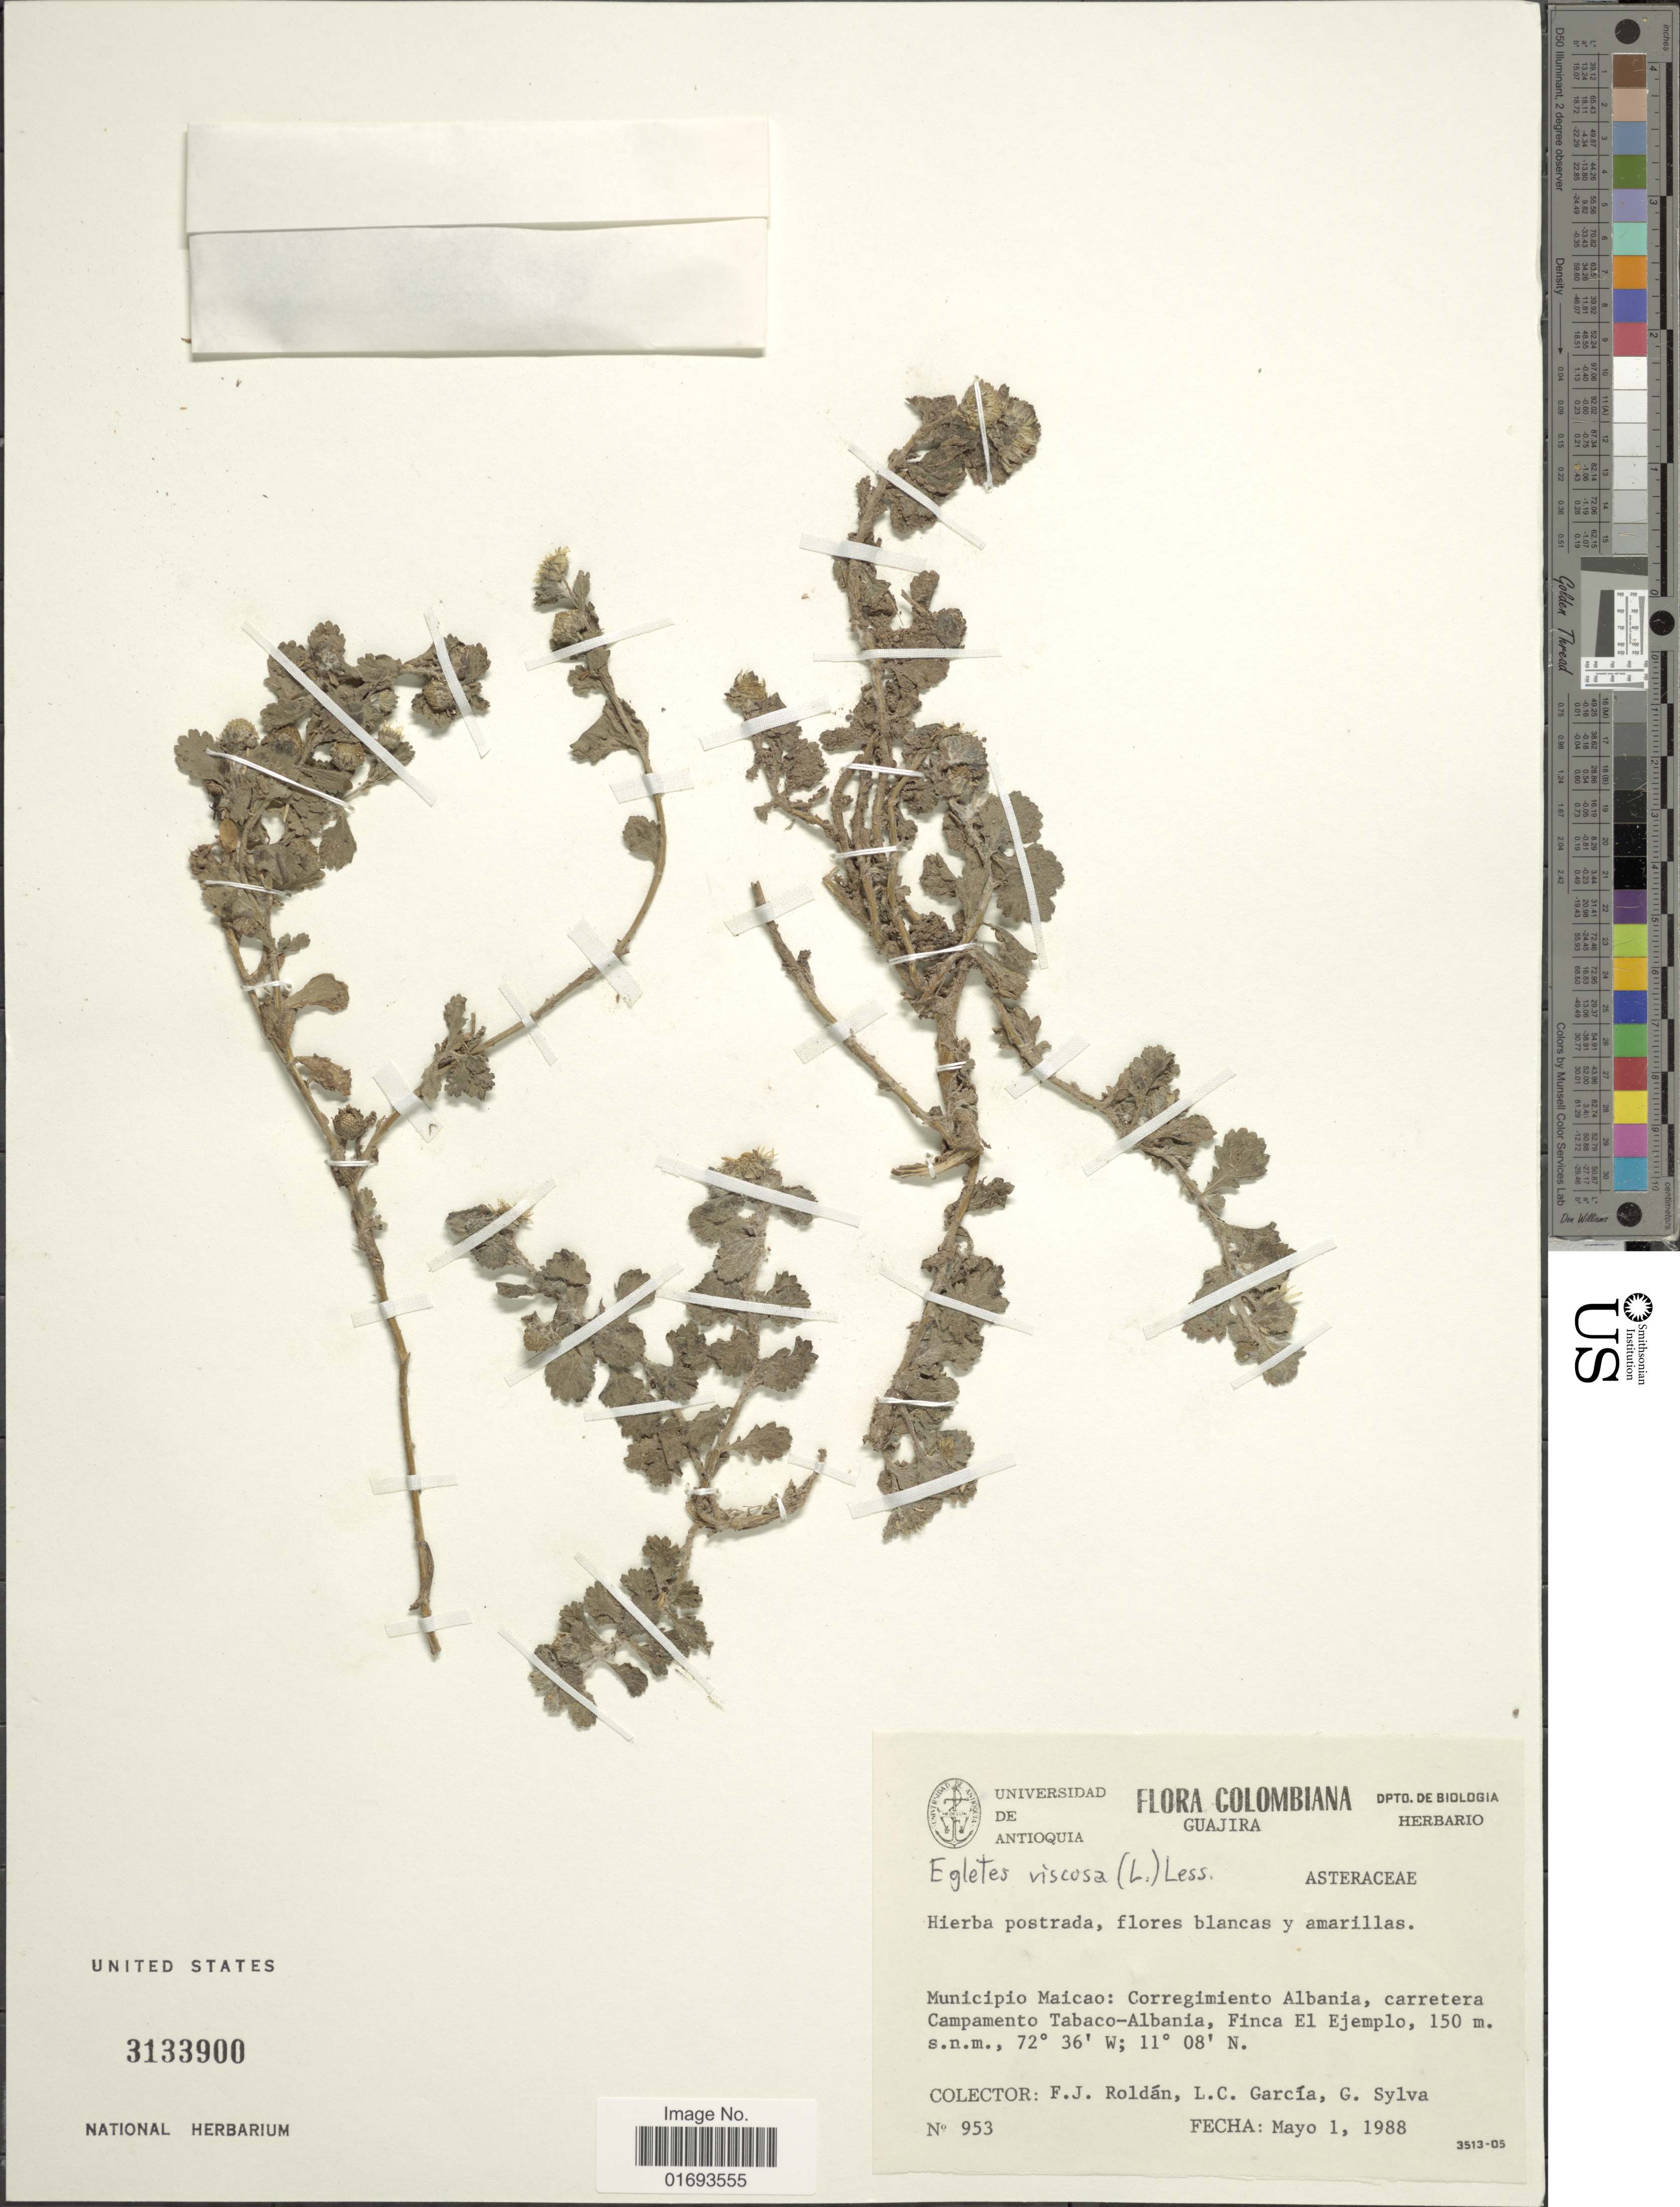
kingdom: Plantae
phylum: Tracheophyta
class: Magnoliopsida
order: Asterales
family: Asteraceae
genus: Egletes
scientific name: Egletes viscosa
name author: (L.) Less.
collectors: F. J. Roldán, L. C. Garcia & G. Sylva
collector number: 953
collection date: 1988-05-01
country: Colombia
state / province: La Guajira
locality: Colombiana. Guajira. Municipio Maicao: Corregimiento Albania, carretera Campamento Tabaco-Albania, Finca El Ejemplo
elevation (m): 150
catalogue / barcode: US 3133900